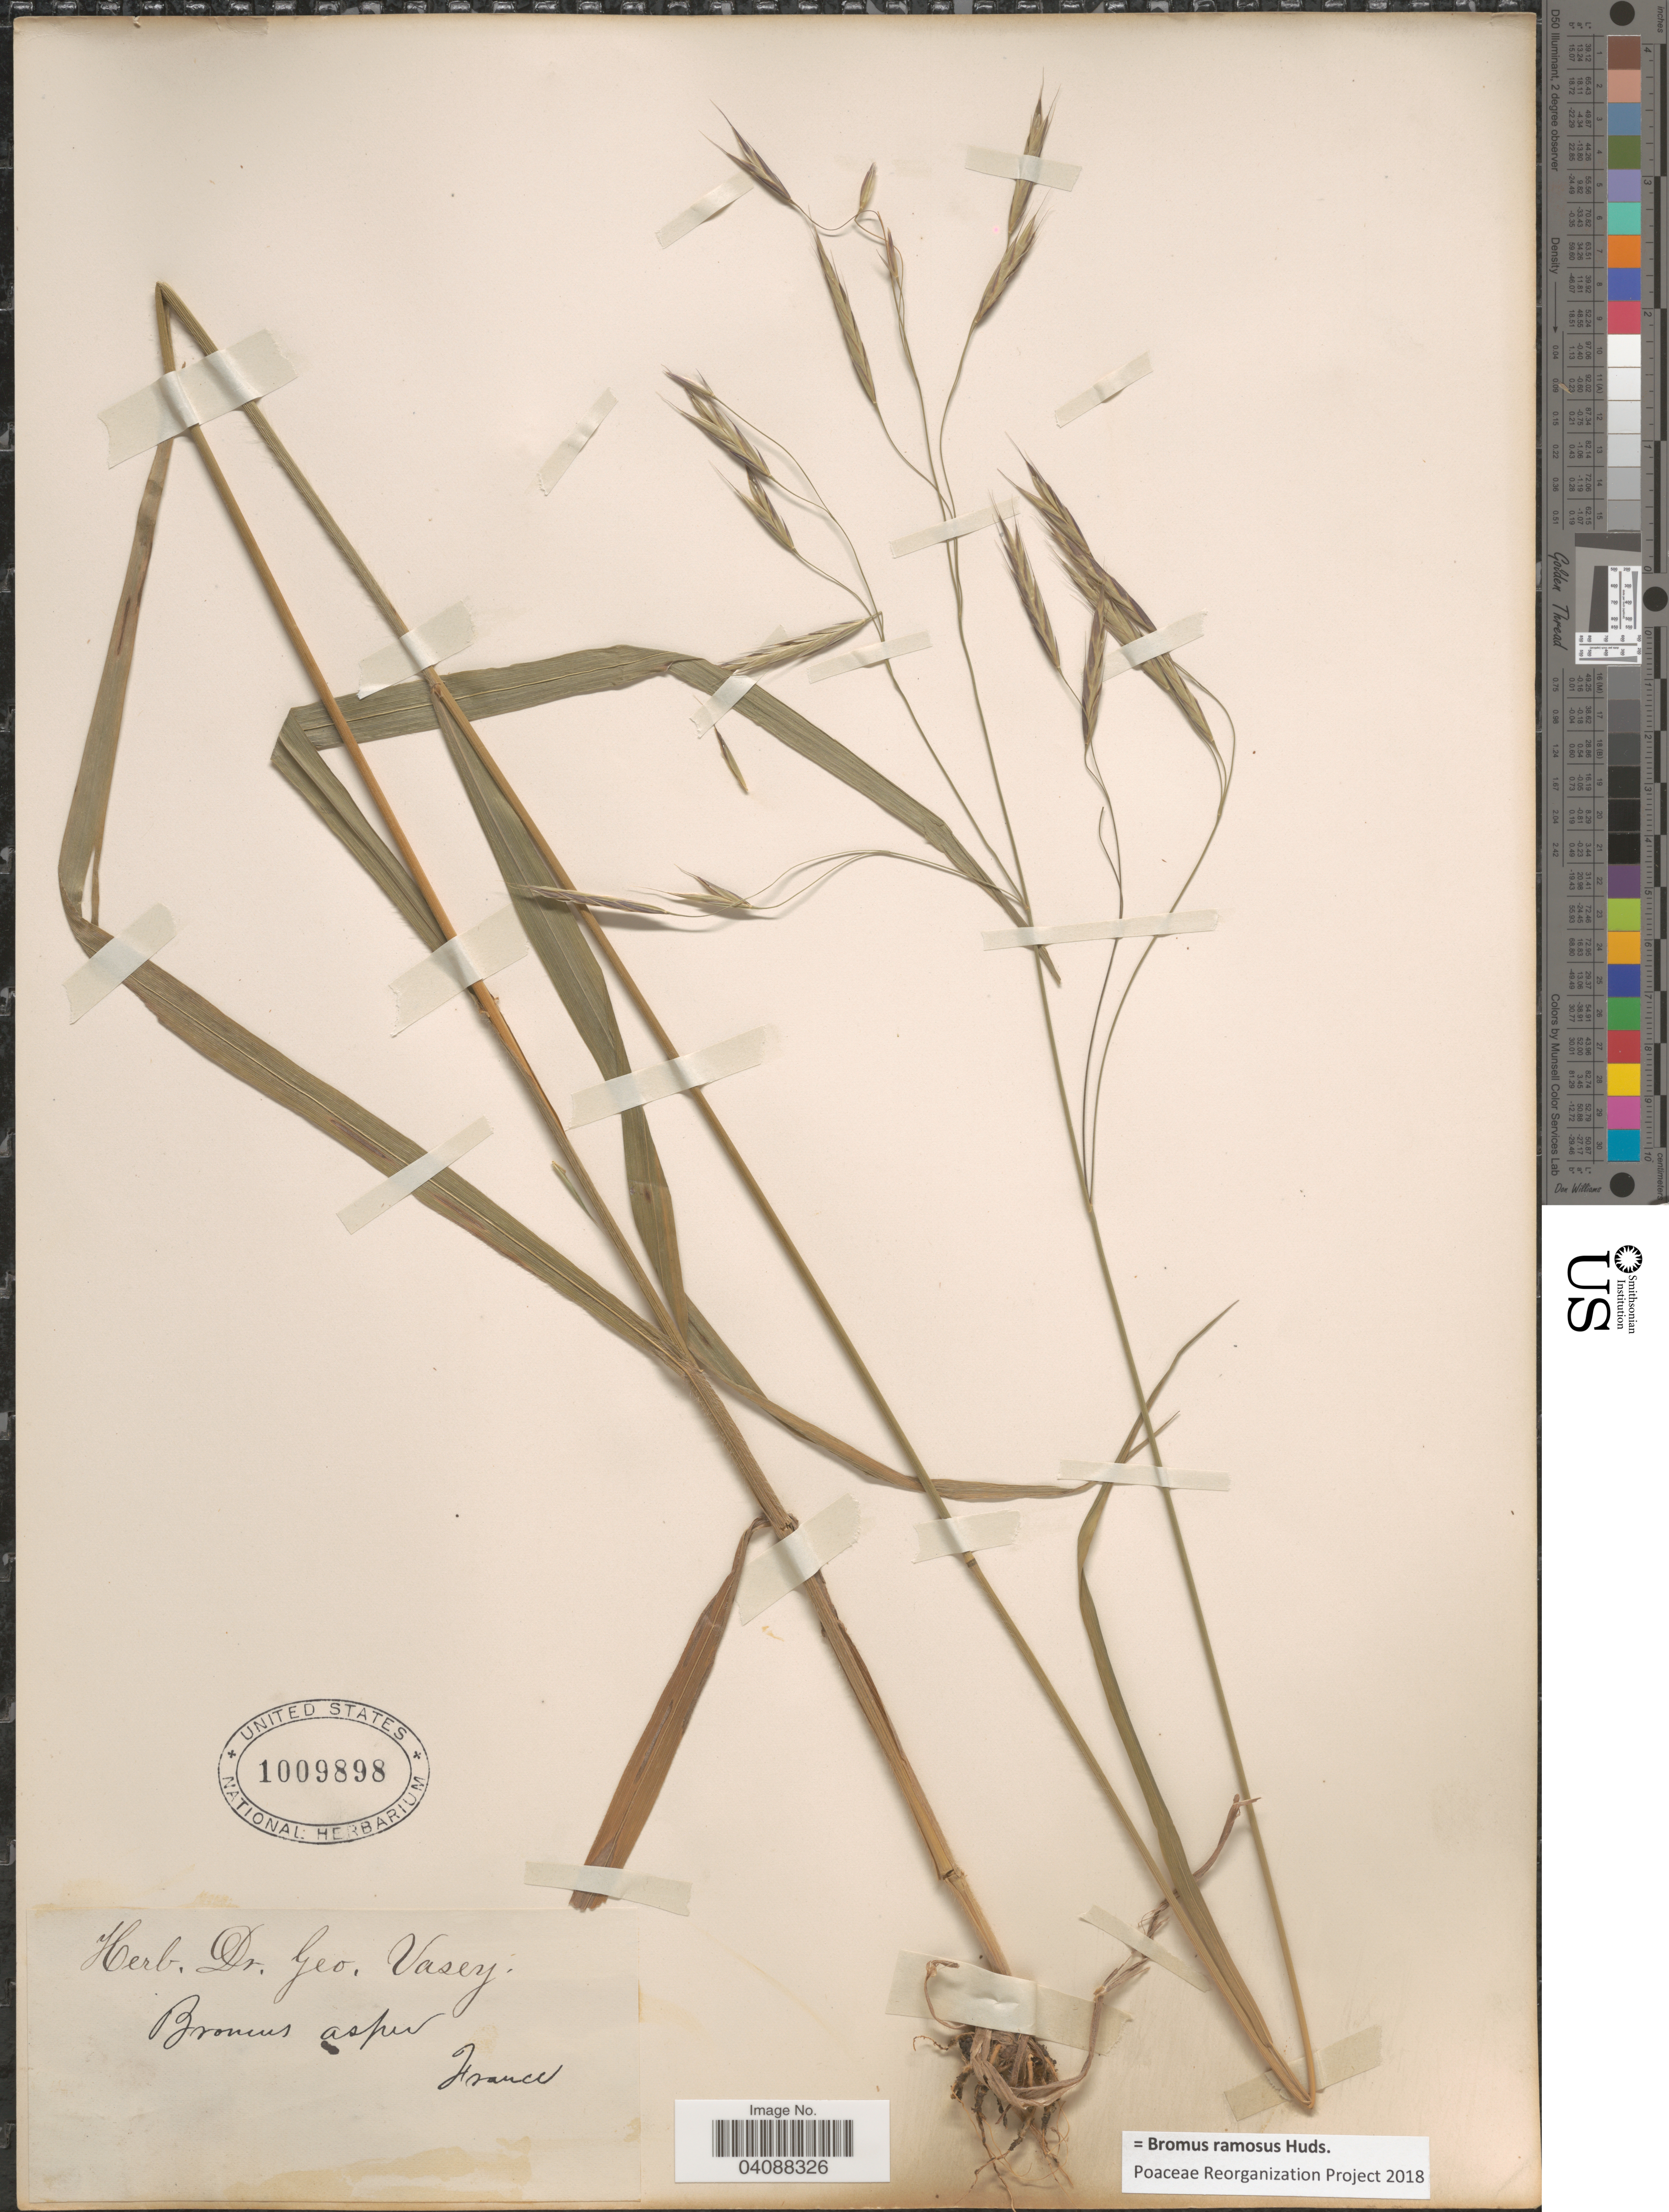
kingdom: Plantae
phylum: Tracheophyta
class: Liliopsida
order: Poales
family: Poaceae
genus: Bromus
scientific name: Bromus ramosus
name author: Huds.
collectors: ex Herb. Dr. Geo Vasey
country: France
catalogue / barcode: US 1009898